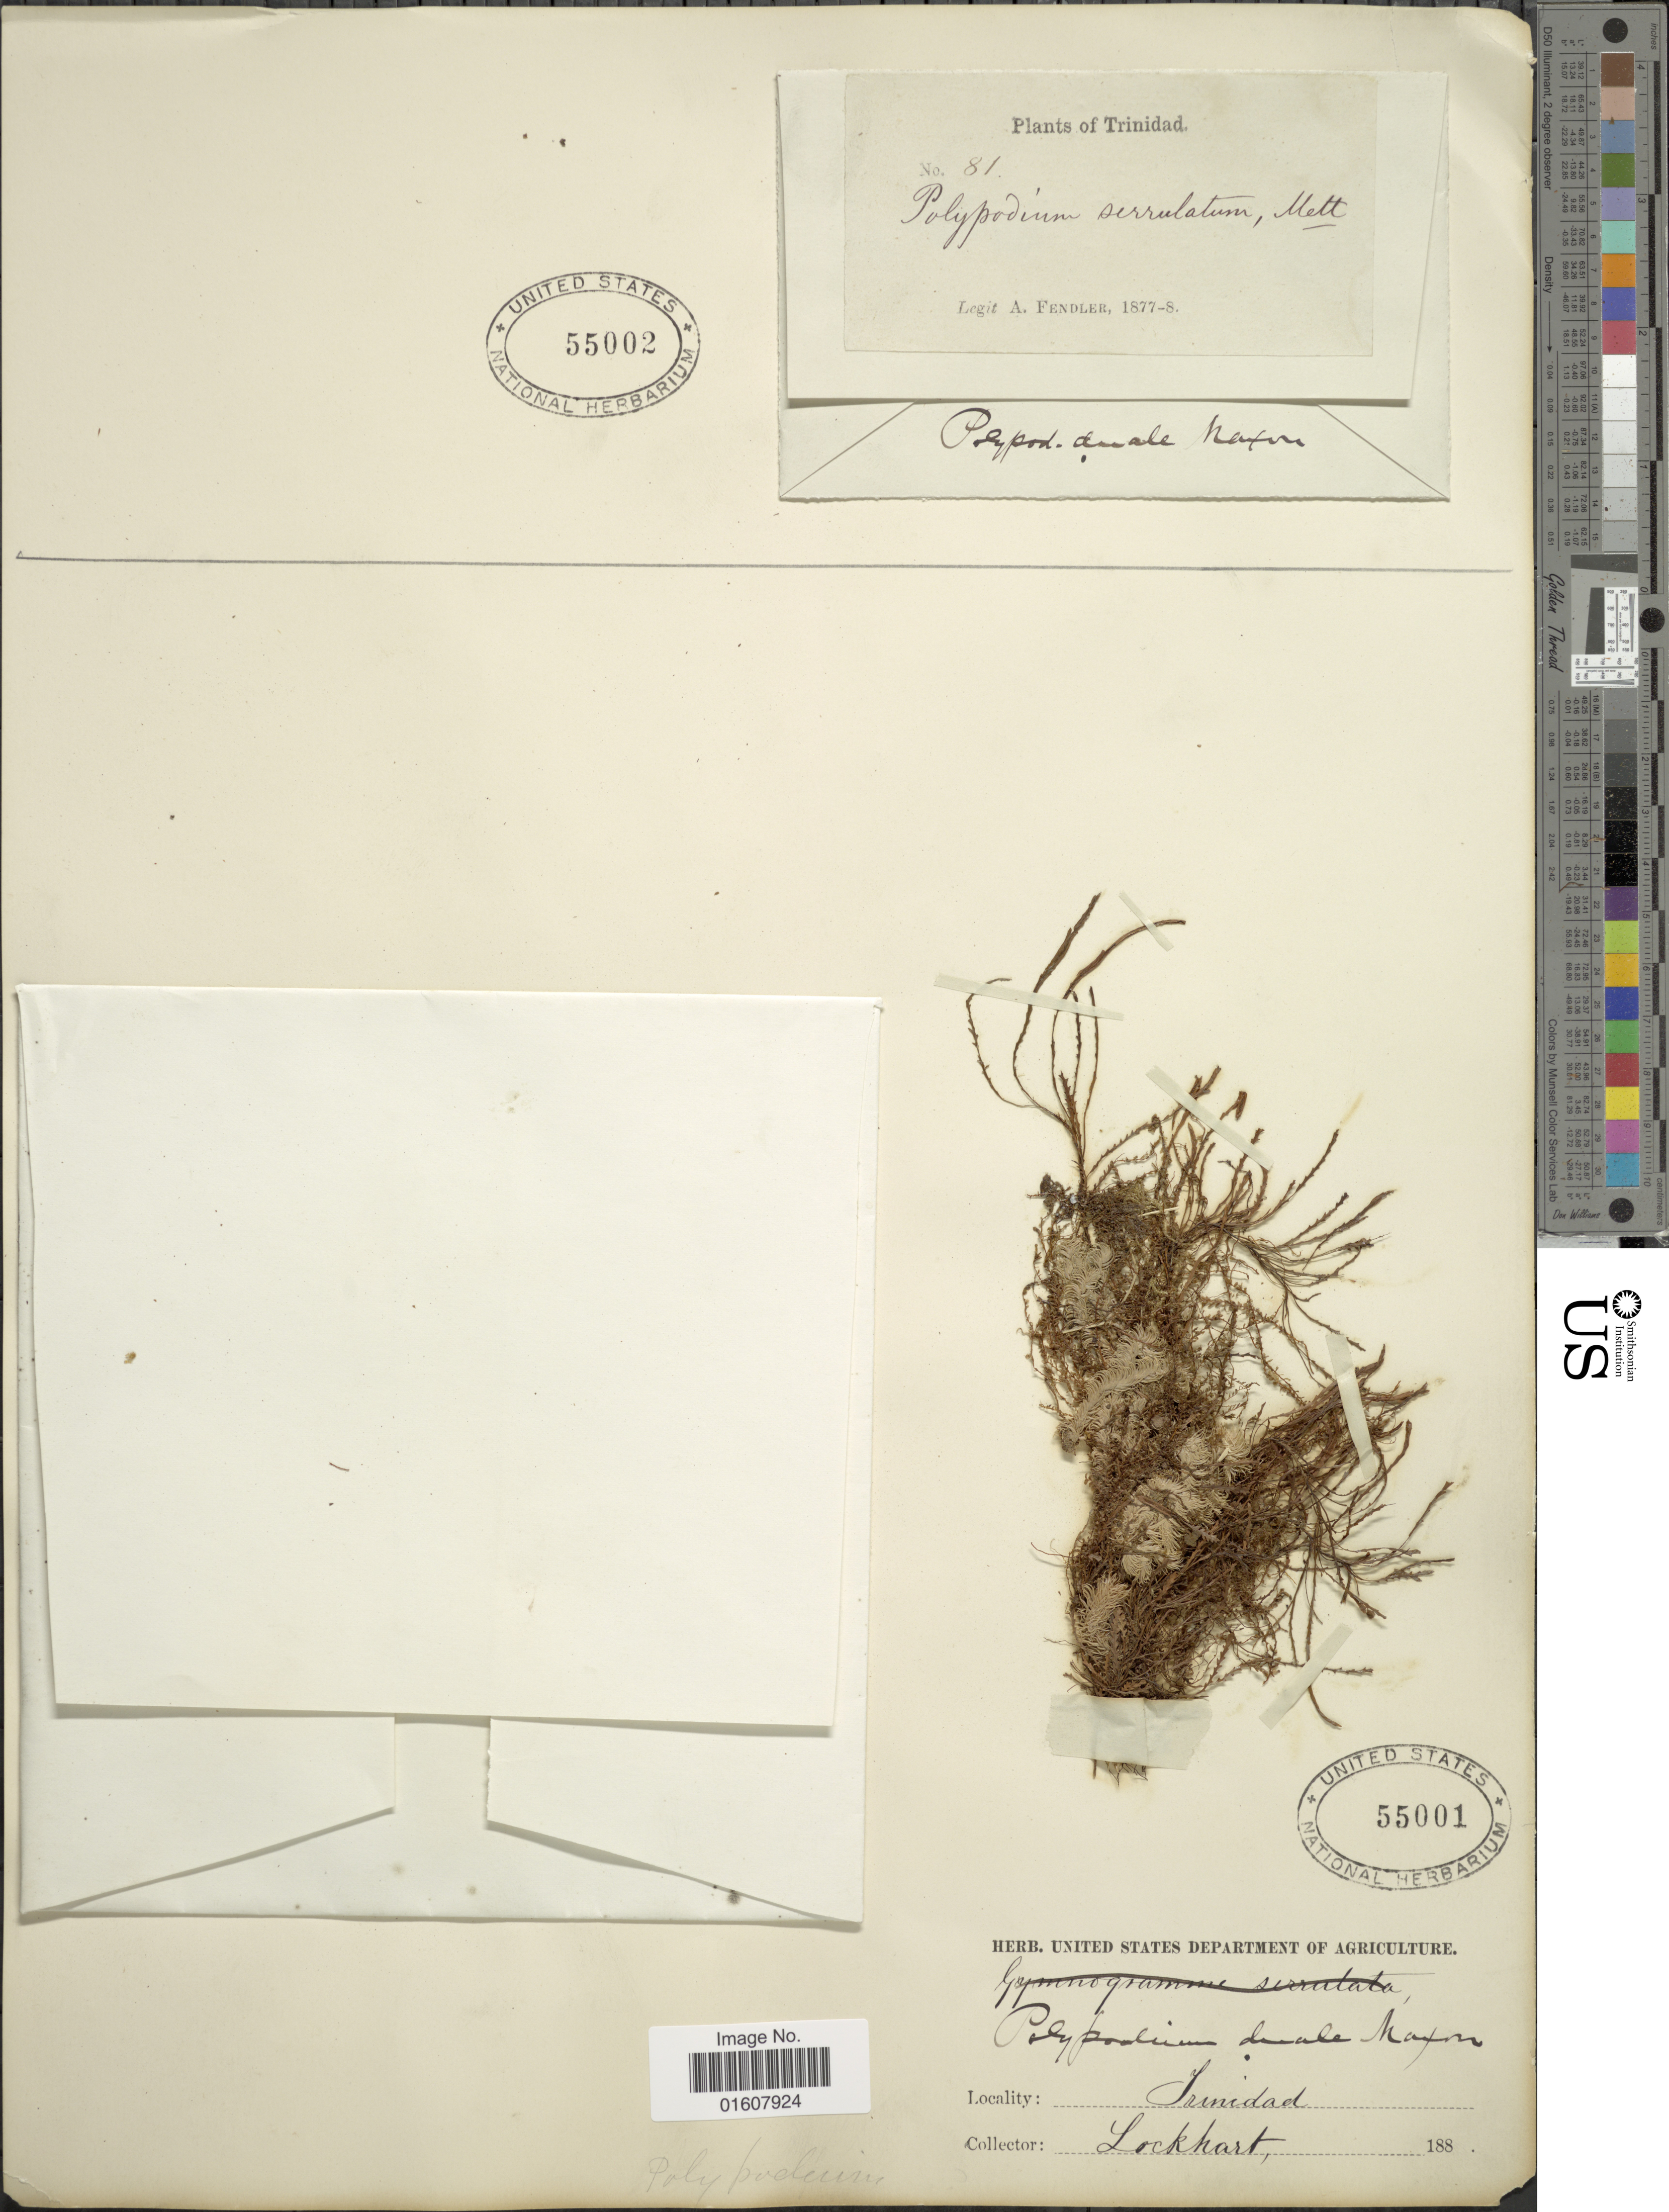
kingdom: Plantae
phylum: Tracheophyta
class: Polypodiopsida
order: Polypodiales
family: Polypodiaceae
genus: Cochlidium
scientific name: Cochlidium serrulatum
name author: (Sw.) L.E. Bishop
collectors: -. Lockhart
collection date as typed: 188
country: Trinidad and Tobago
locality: Trinidad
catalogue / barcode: US 55001-2